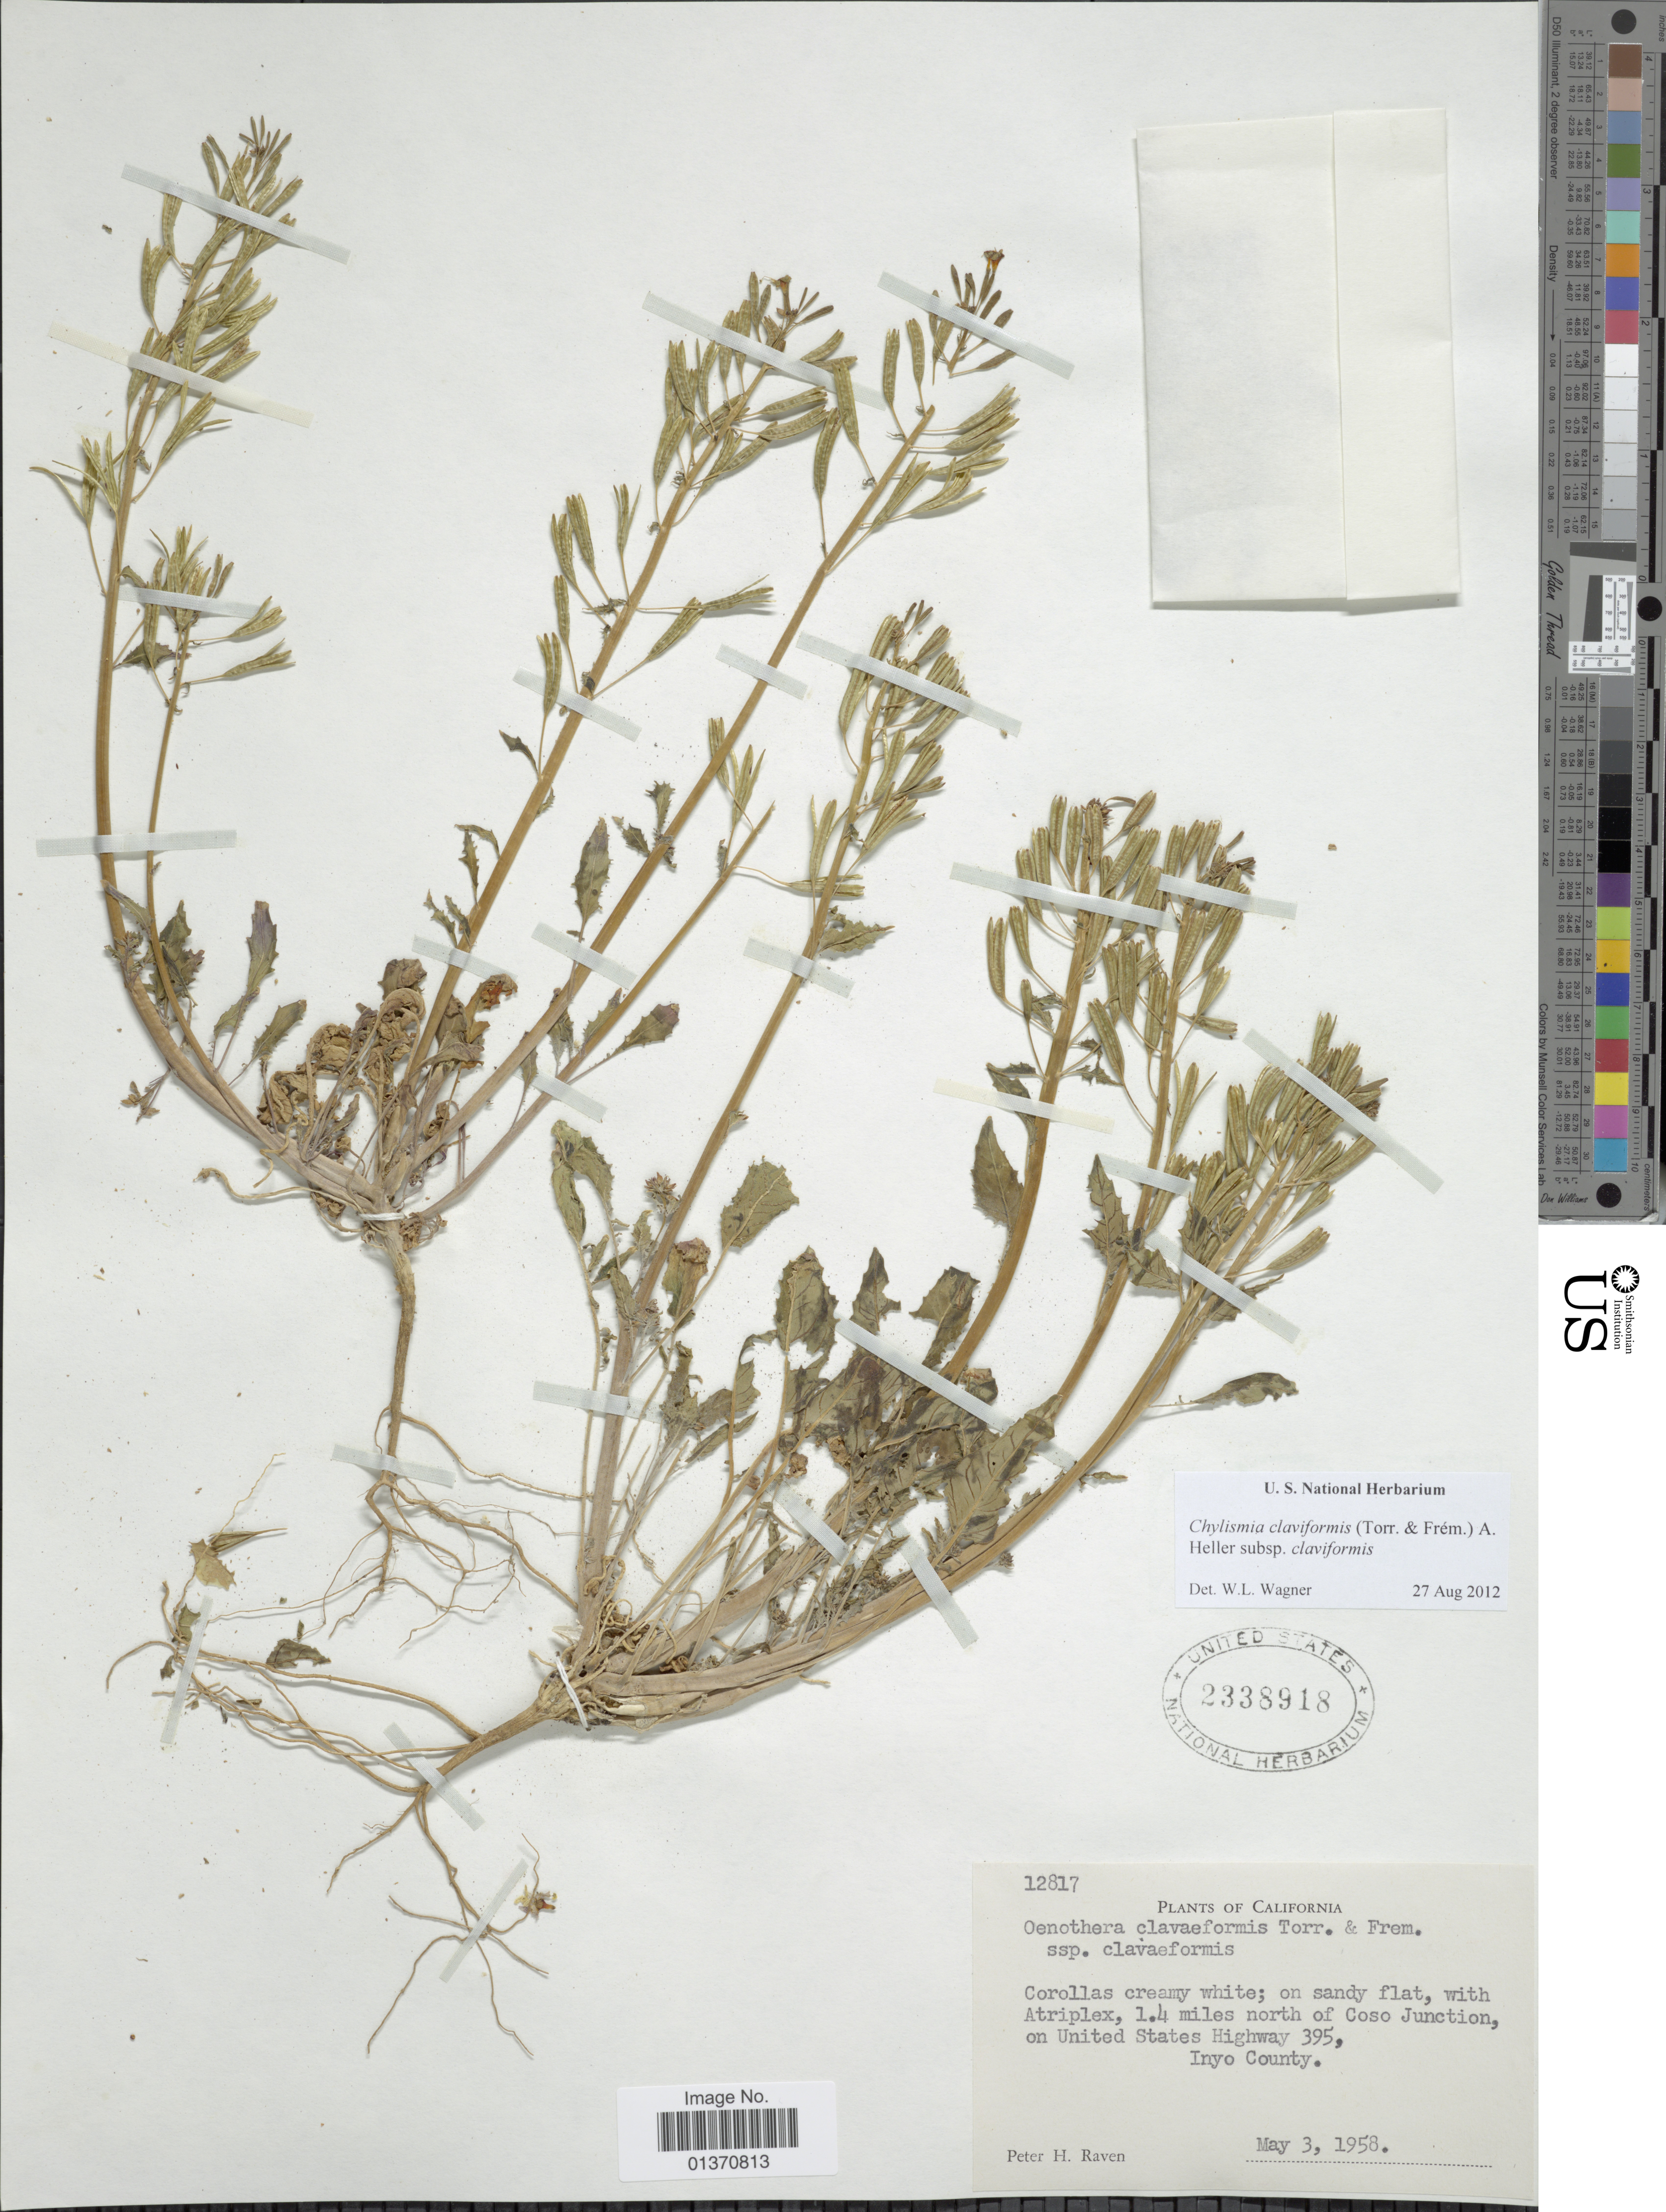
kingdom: Plantae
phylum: Tracheophyta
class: Magnoliopsida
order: Myrtales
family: Onagraceae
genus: Chylismia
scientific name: Chylismia claviformis subsp. claviformis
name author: (Torr. & Frém.) A. Heller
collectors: P. H. Raven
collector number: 12817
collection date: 1958-05-03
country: United States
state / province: California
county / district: Inyo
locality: With Atriplex, 1.4 miles north of Coso Junction, on United States Highway 395, Inyo County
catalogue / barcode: US 2338918